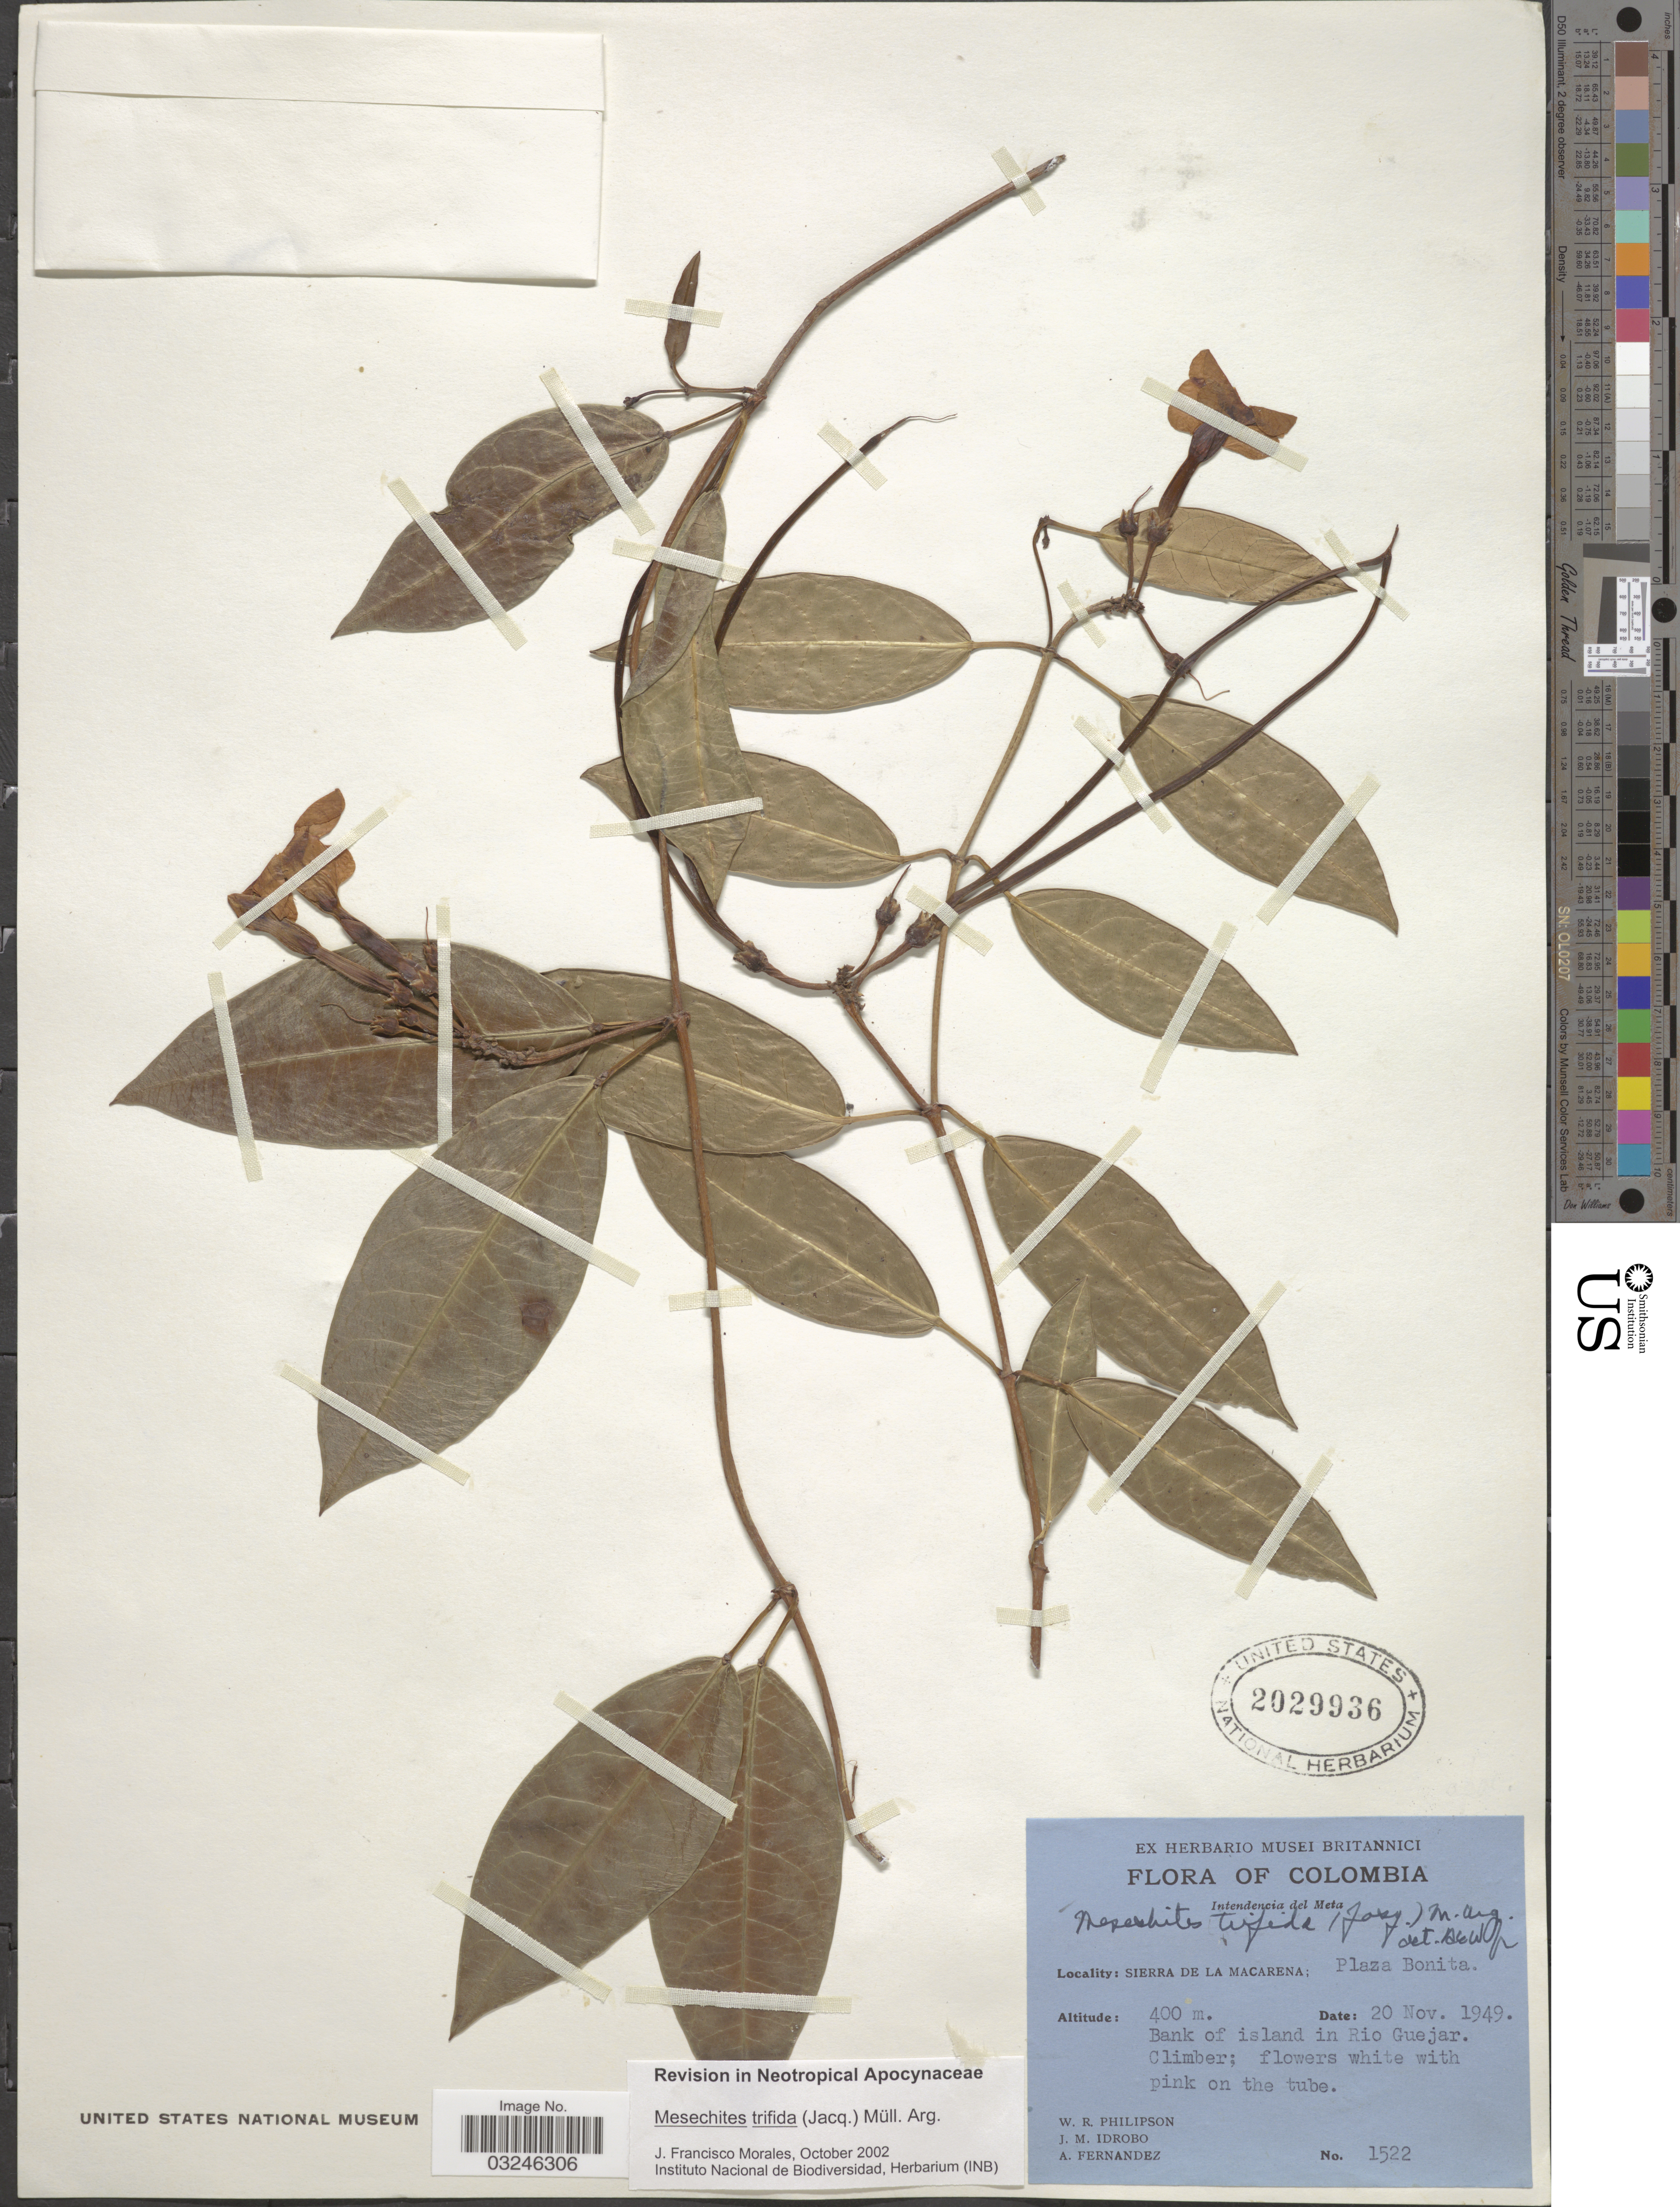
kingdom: Plantae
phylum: Tracheophyta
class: Magnoliopsida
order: Gentianales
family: Apocynaceae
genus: Mesechites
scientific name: Mesechites trifidus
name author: (Jacq.) Müll. Arg.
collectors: W. R. Philipson, J. M. Idrobo & A. Fernandez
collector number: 1522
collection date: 1949-11-20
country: Colombia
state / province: Meta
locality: Intendencia del Meta. Sierra de la Macarena; Plaza Bonita. Bank of island in Rio Guejar.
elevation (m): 400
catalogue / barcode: US 2029936